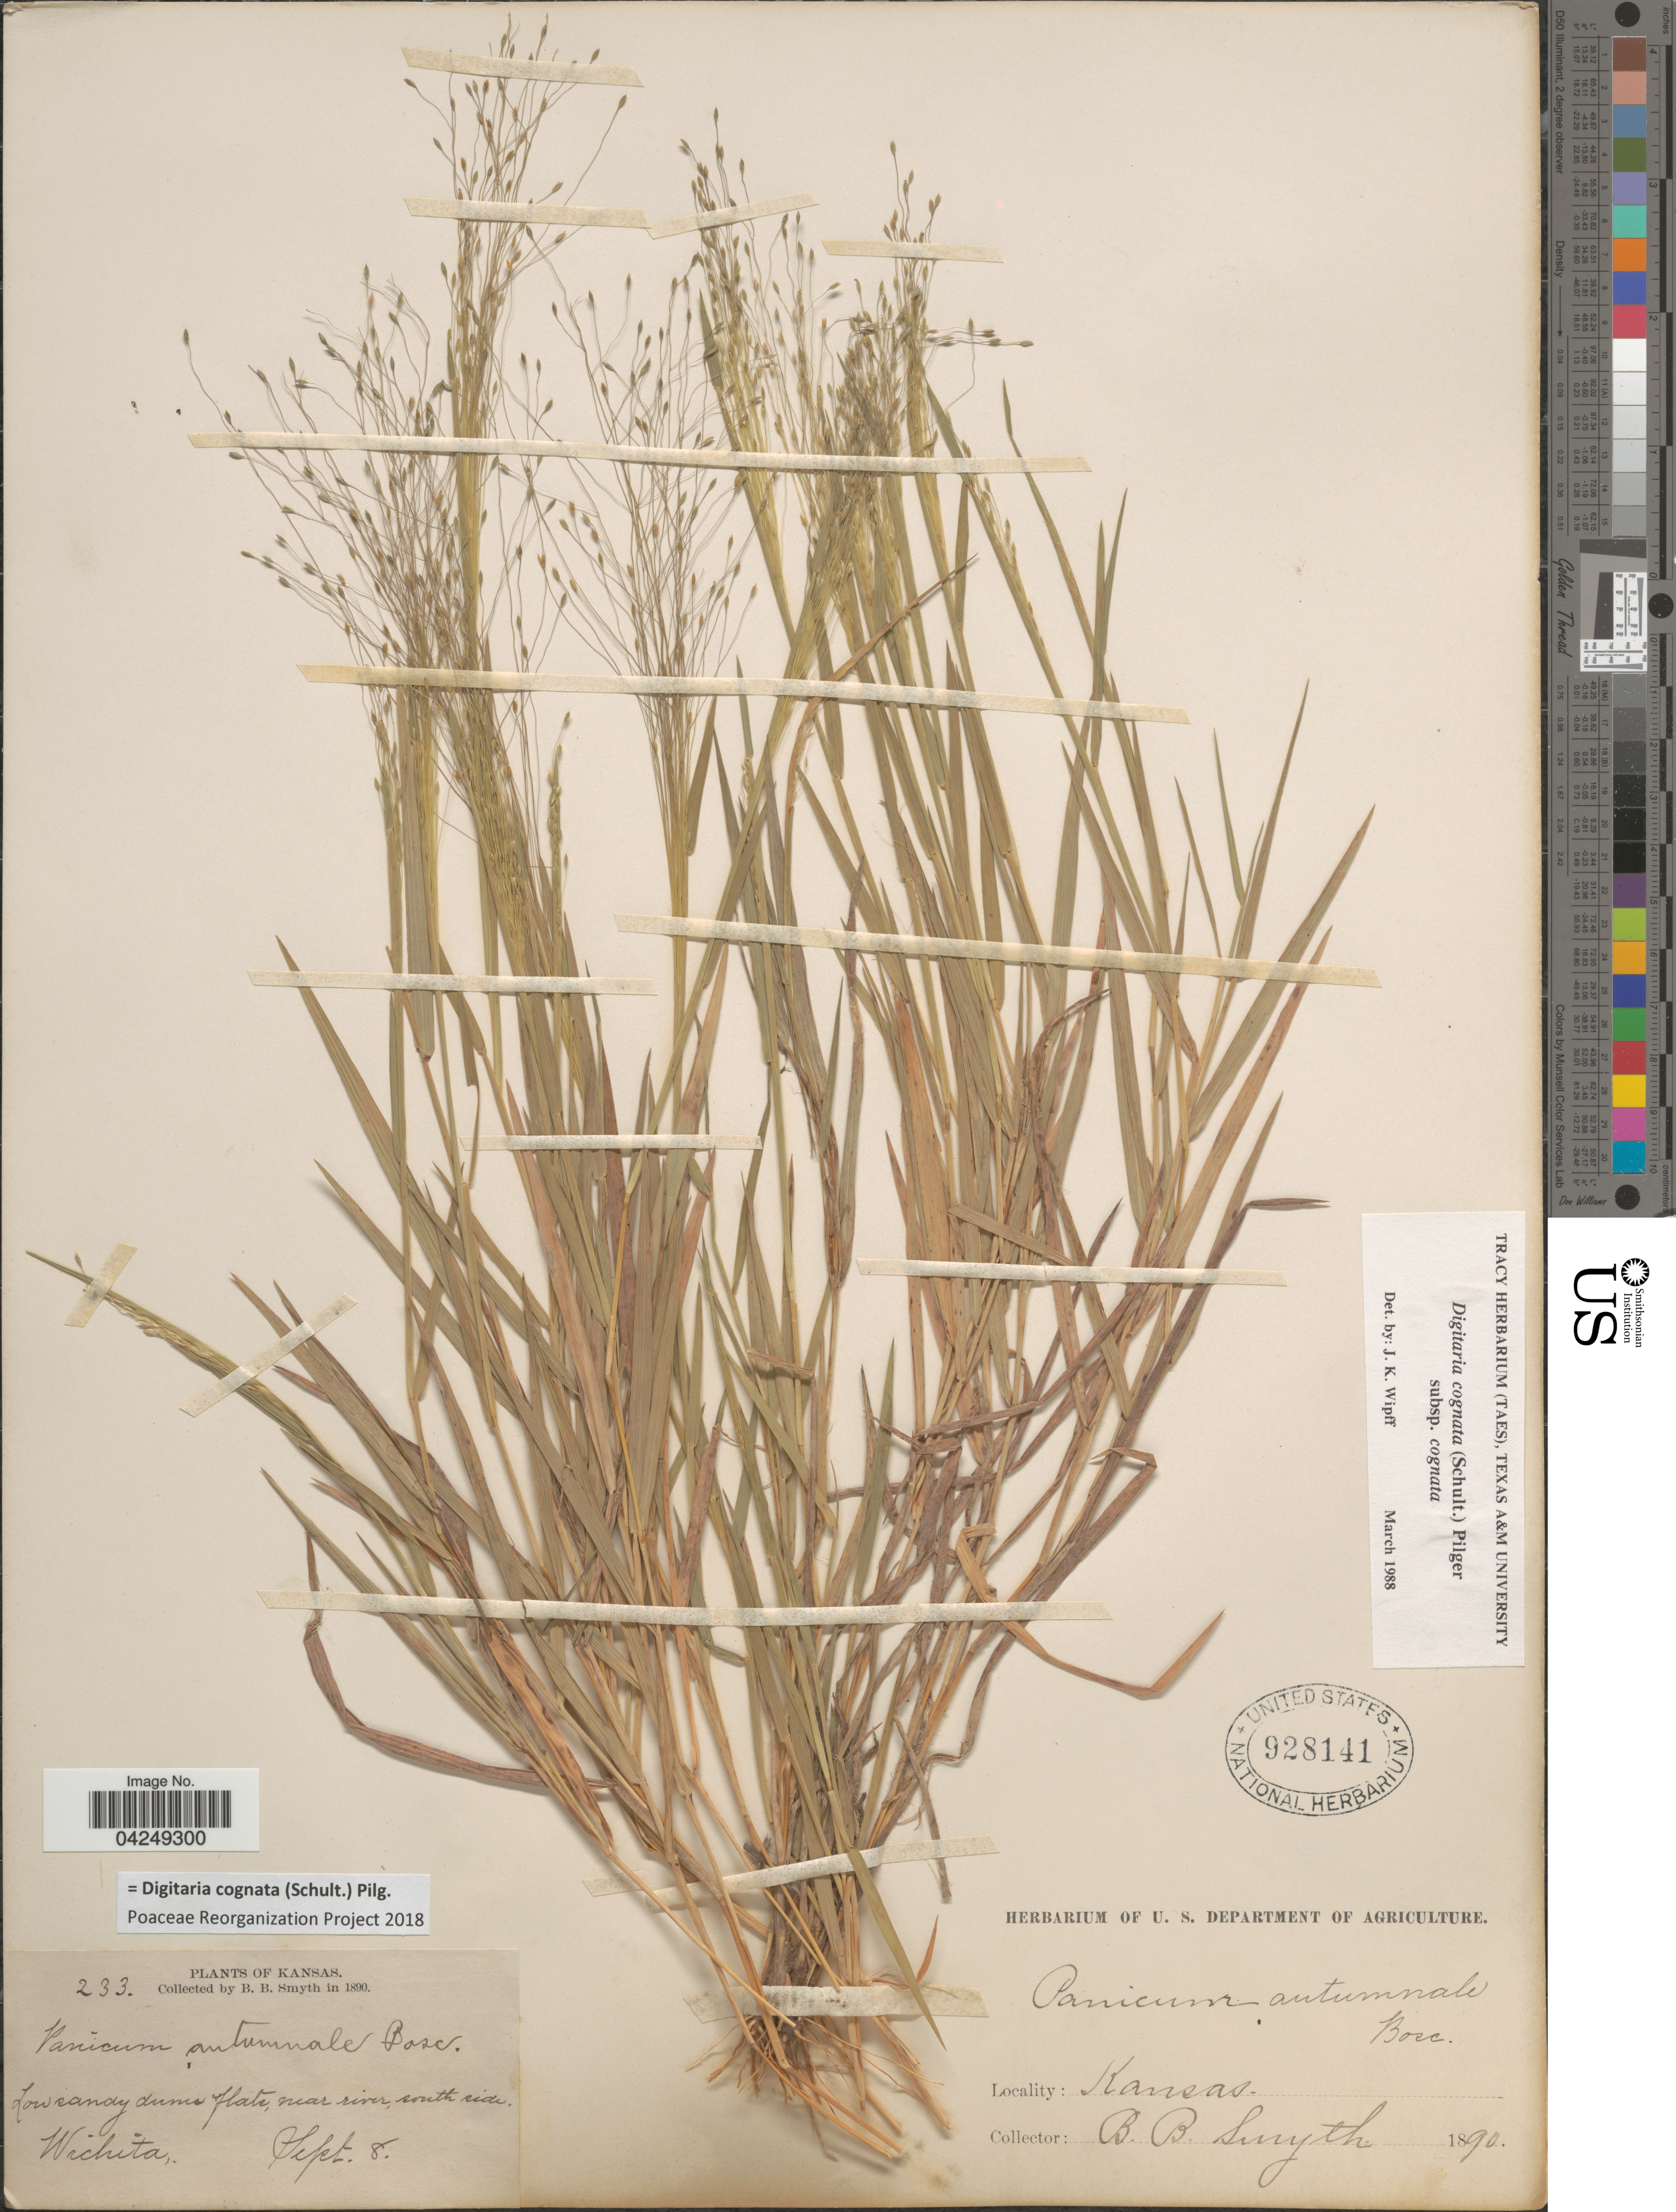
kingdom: Plantae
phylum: Tracheophyta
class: Liliopsida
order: Poales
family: Poaceae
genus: Digitaria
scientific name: Digitaria cognata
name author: (Scult.) Pilg.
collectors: B. Smyth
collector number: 233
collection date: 1890-09-08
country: United States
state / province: Kansas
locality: Low sandy dunes flats, near river, south side Wichita.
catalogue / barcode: US 928141